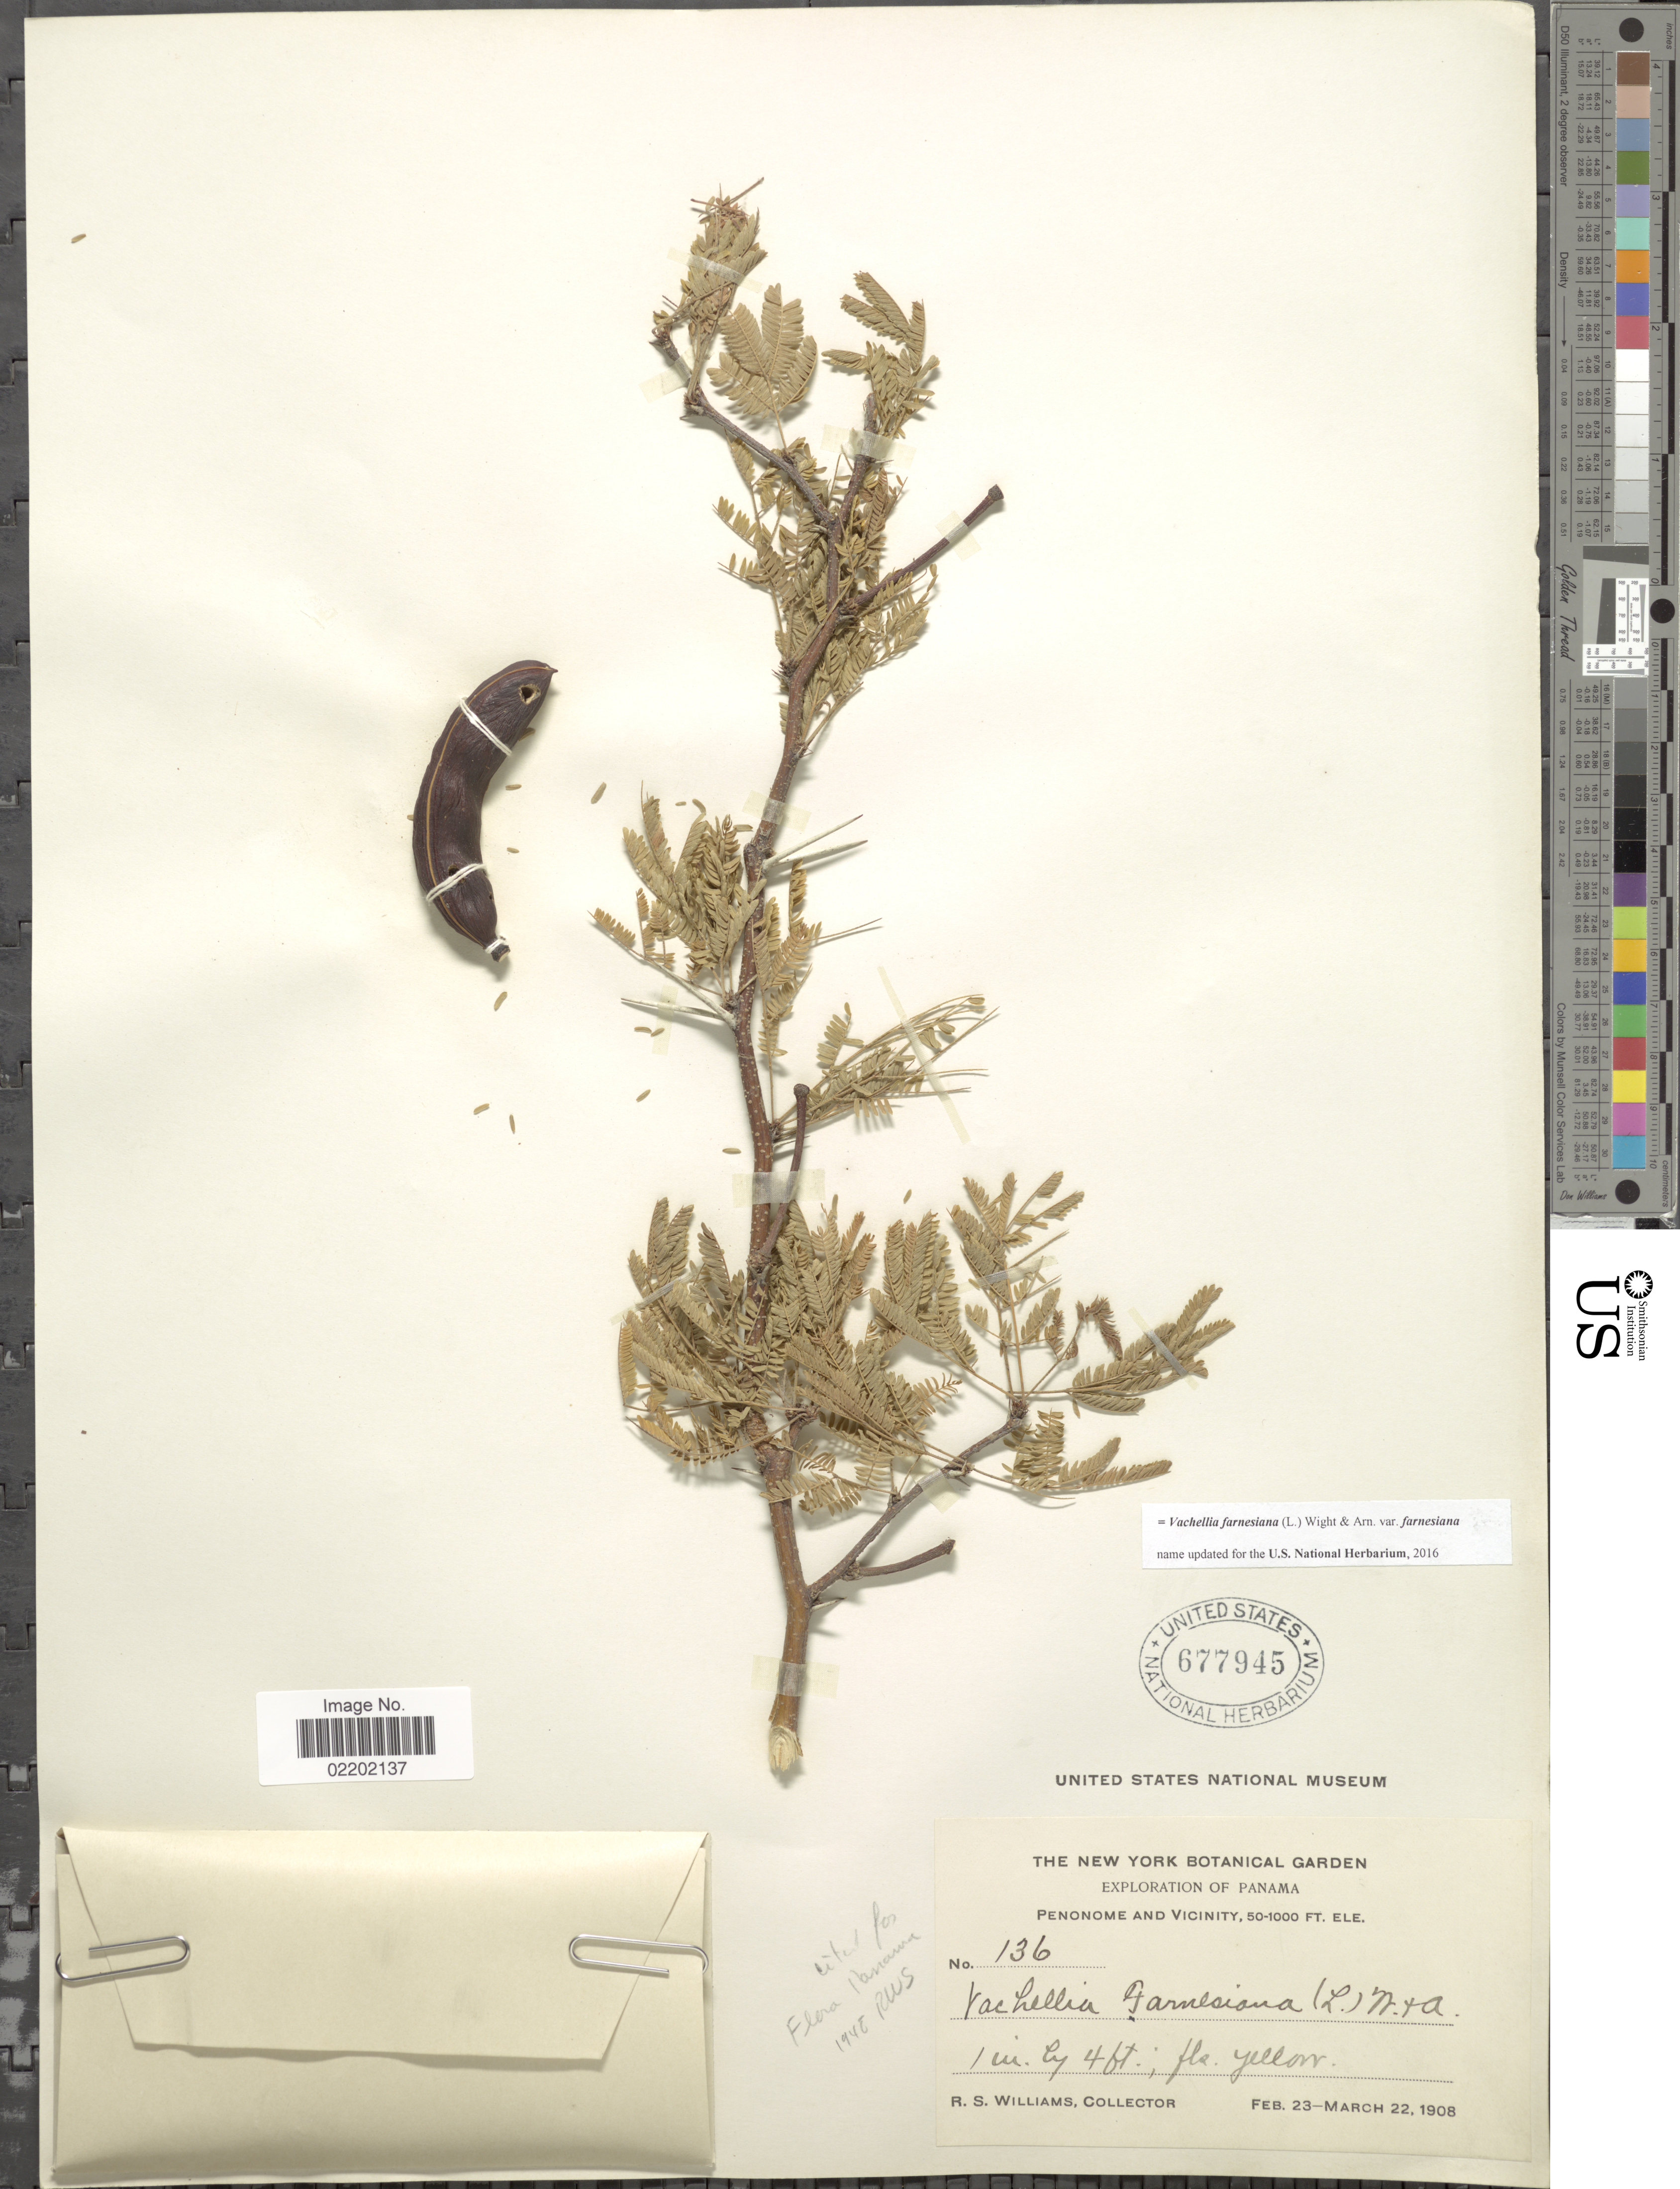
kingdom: Plantae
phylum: Tracheophyta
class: Magnoliopsida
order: Fabales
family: Fabaceae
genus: Vachellia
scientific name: Vachellia farnesiana var. farnesiana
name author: (L.) Wight & Arn.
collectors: R. S. Williams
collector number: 136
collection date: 1908-02-23/1908-03-22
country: Panama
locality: Penonome and vicinity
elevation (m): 15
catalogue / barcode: US 677945